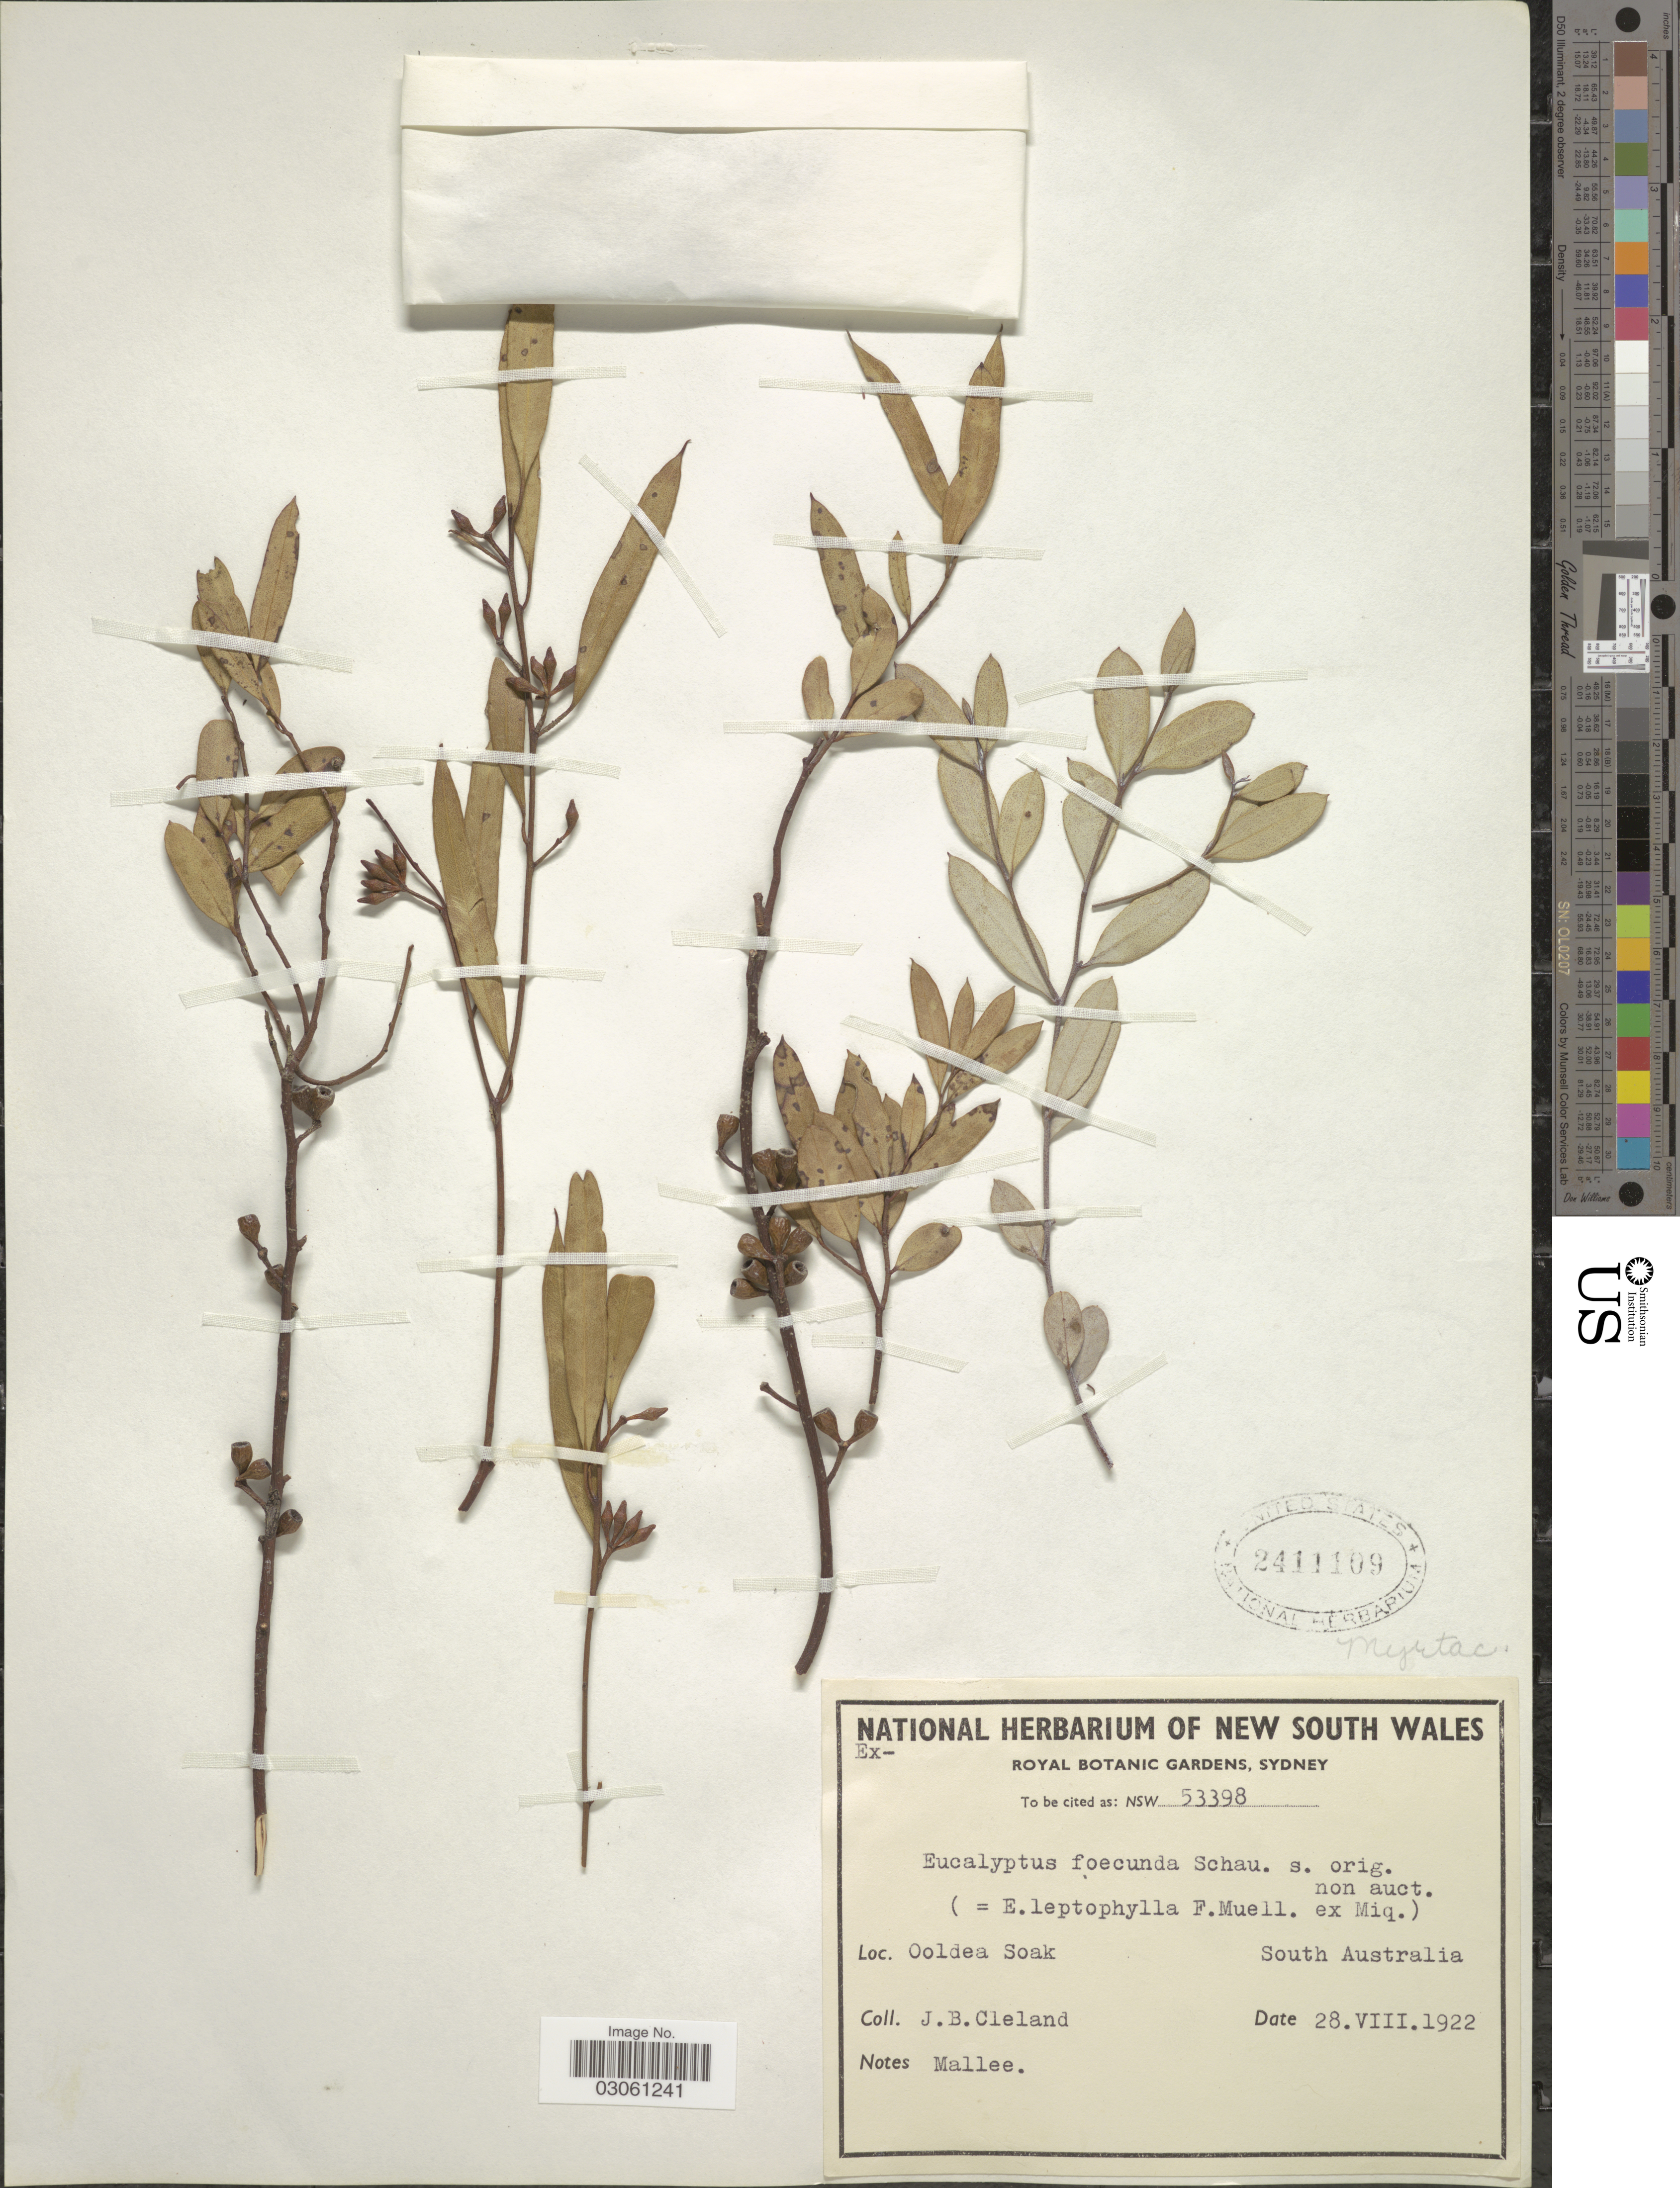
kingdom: Plantae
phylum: Tracheophyta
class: Magnoliopsida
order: Myrtales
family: Myrtaceae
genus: Eucalyptus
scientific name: Eucalyptus foecunda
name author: Schauer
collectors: J. Cleland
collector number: NSW 53398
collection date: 1922-08-28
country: Australia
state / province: South Australia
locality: Ooldea Soak.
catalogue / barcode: US 2411109